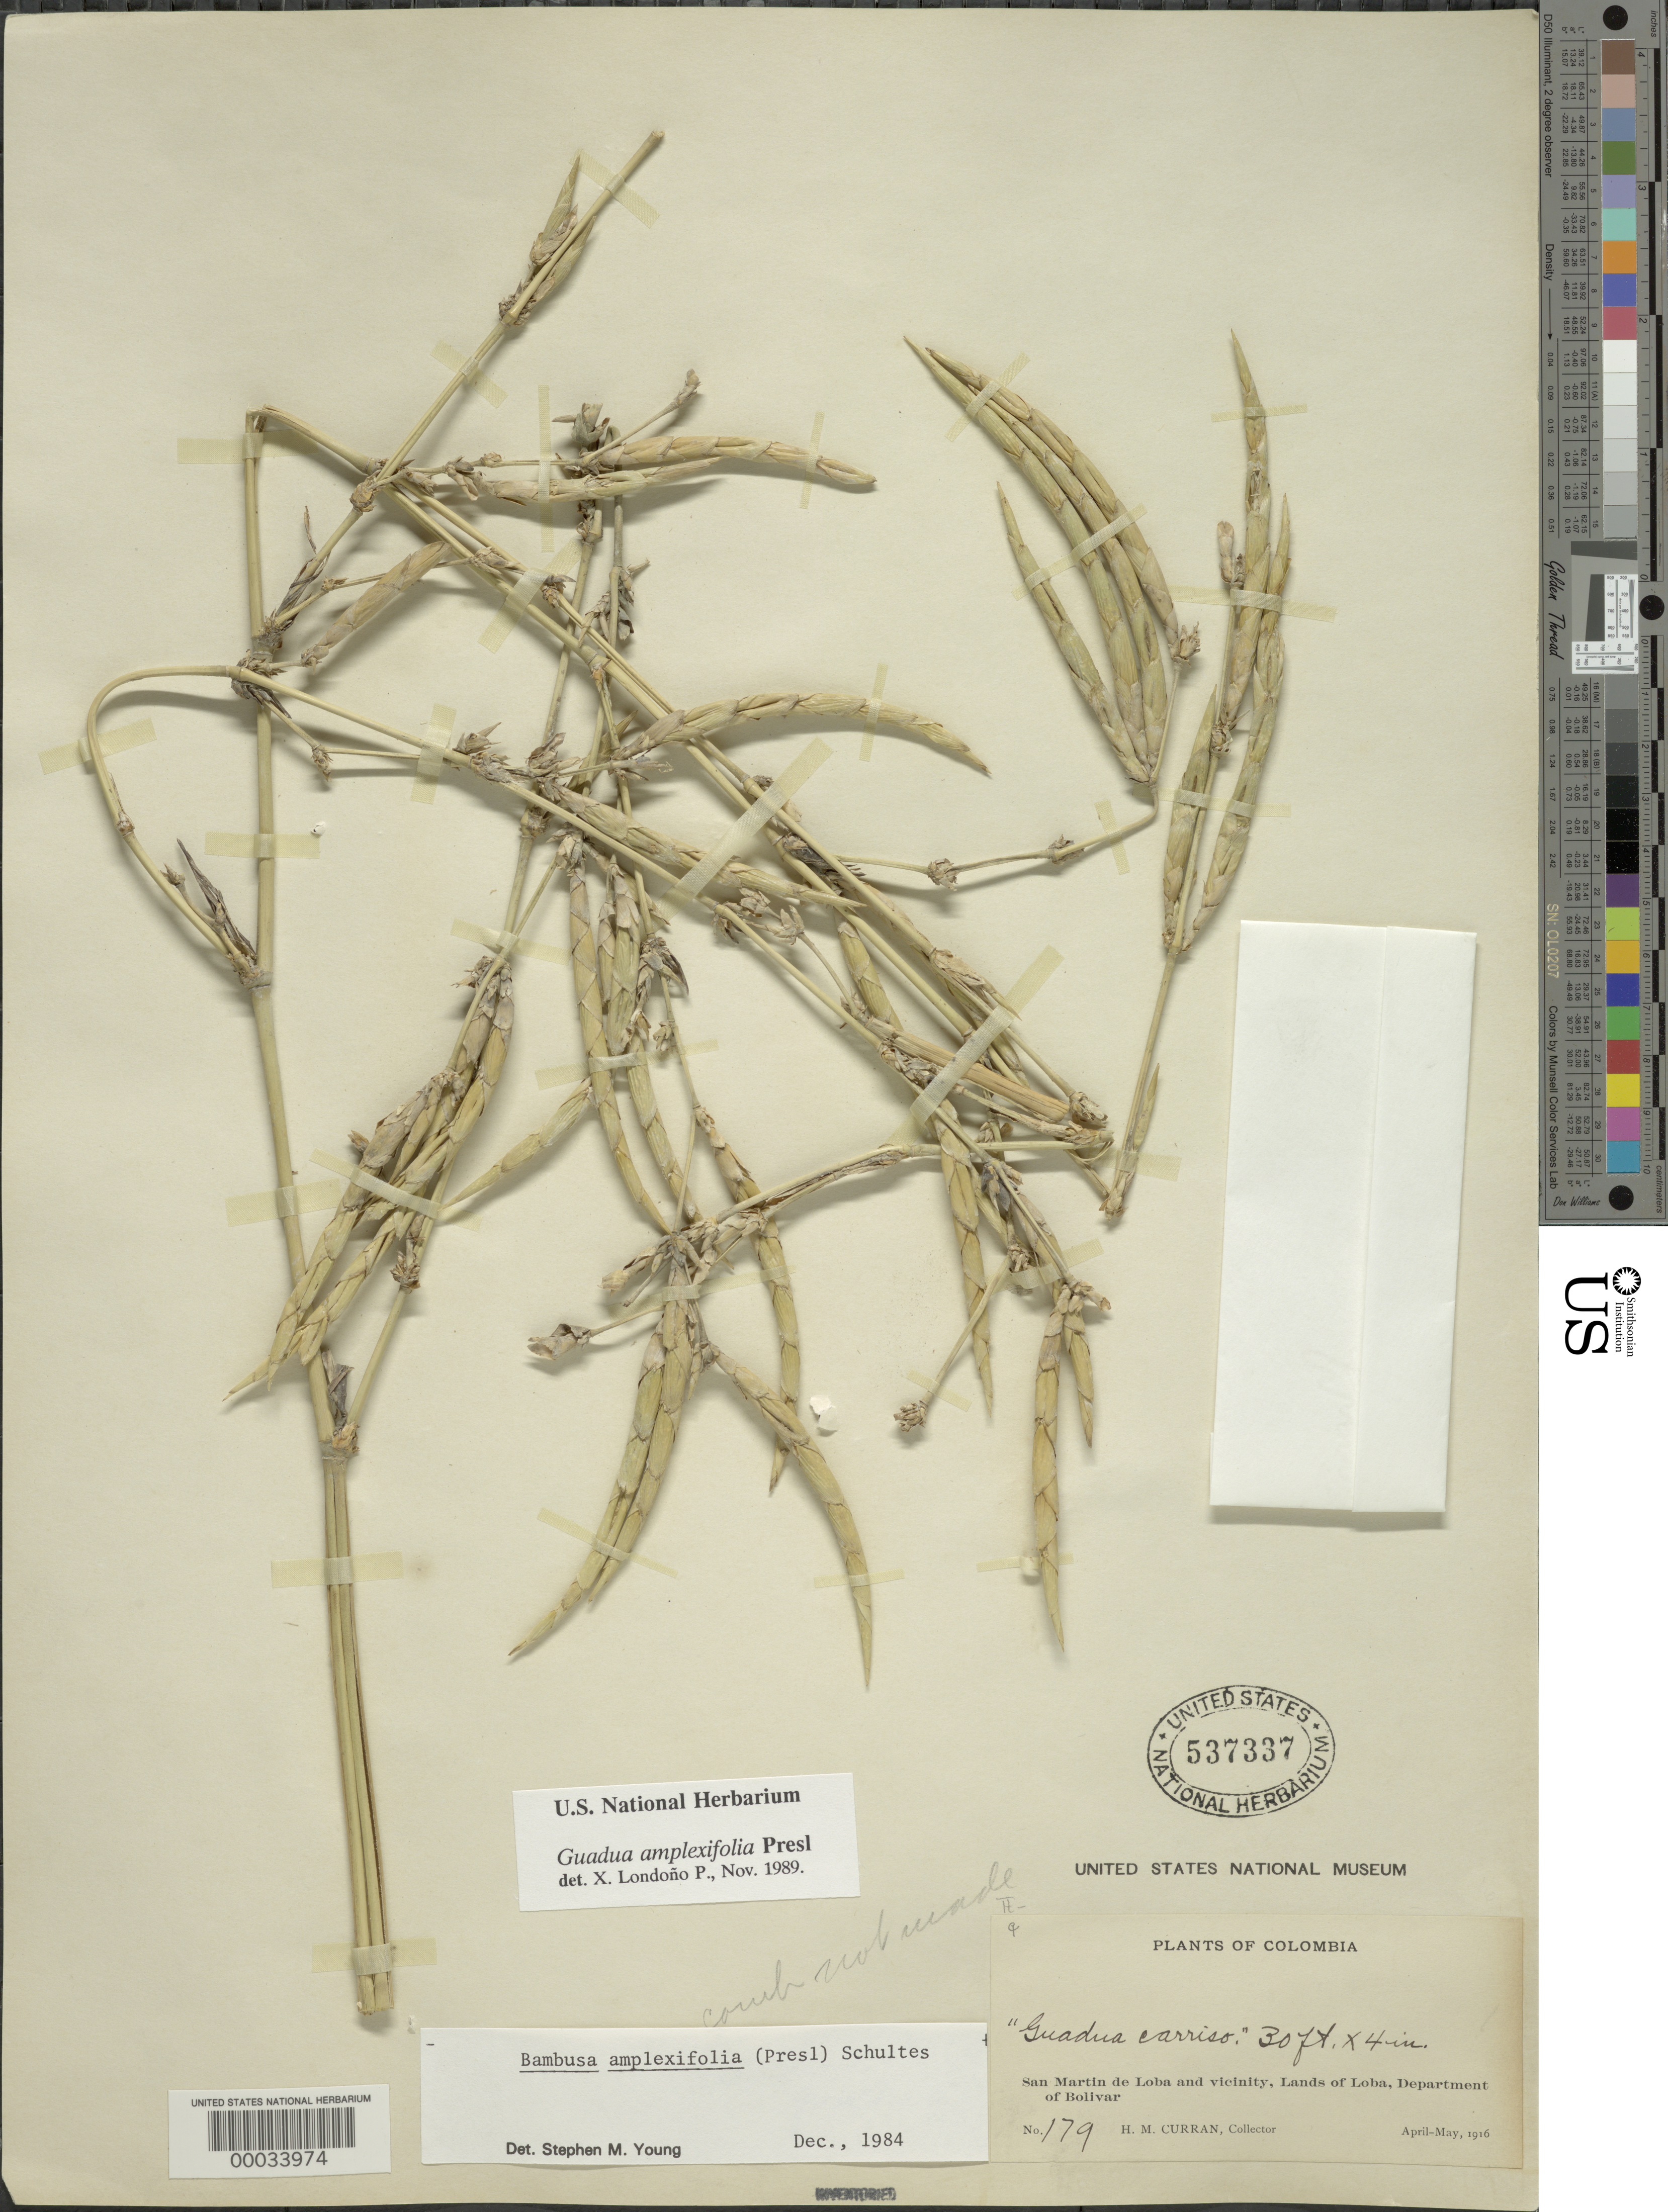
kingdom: Plantae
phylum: Tracheophyta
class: Liliopsida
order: Poales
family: Poaceae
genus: Guadua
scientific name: Guadua amplexifolia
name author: J. Presl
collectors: H. M. Curran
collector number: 179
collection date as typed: Apr 1916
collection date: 1916-04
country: Colombia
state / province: Bolívar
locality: San Martin de Loba, Lands of Loba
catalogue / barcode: US 537337